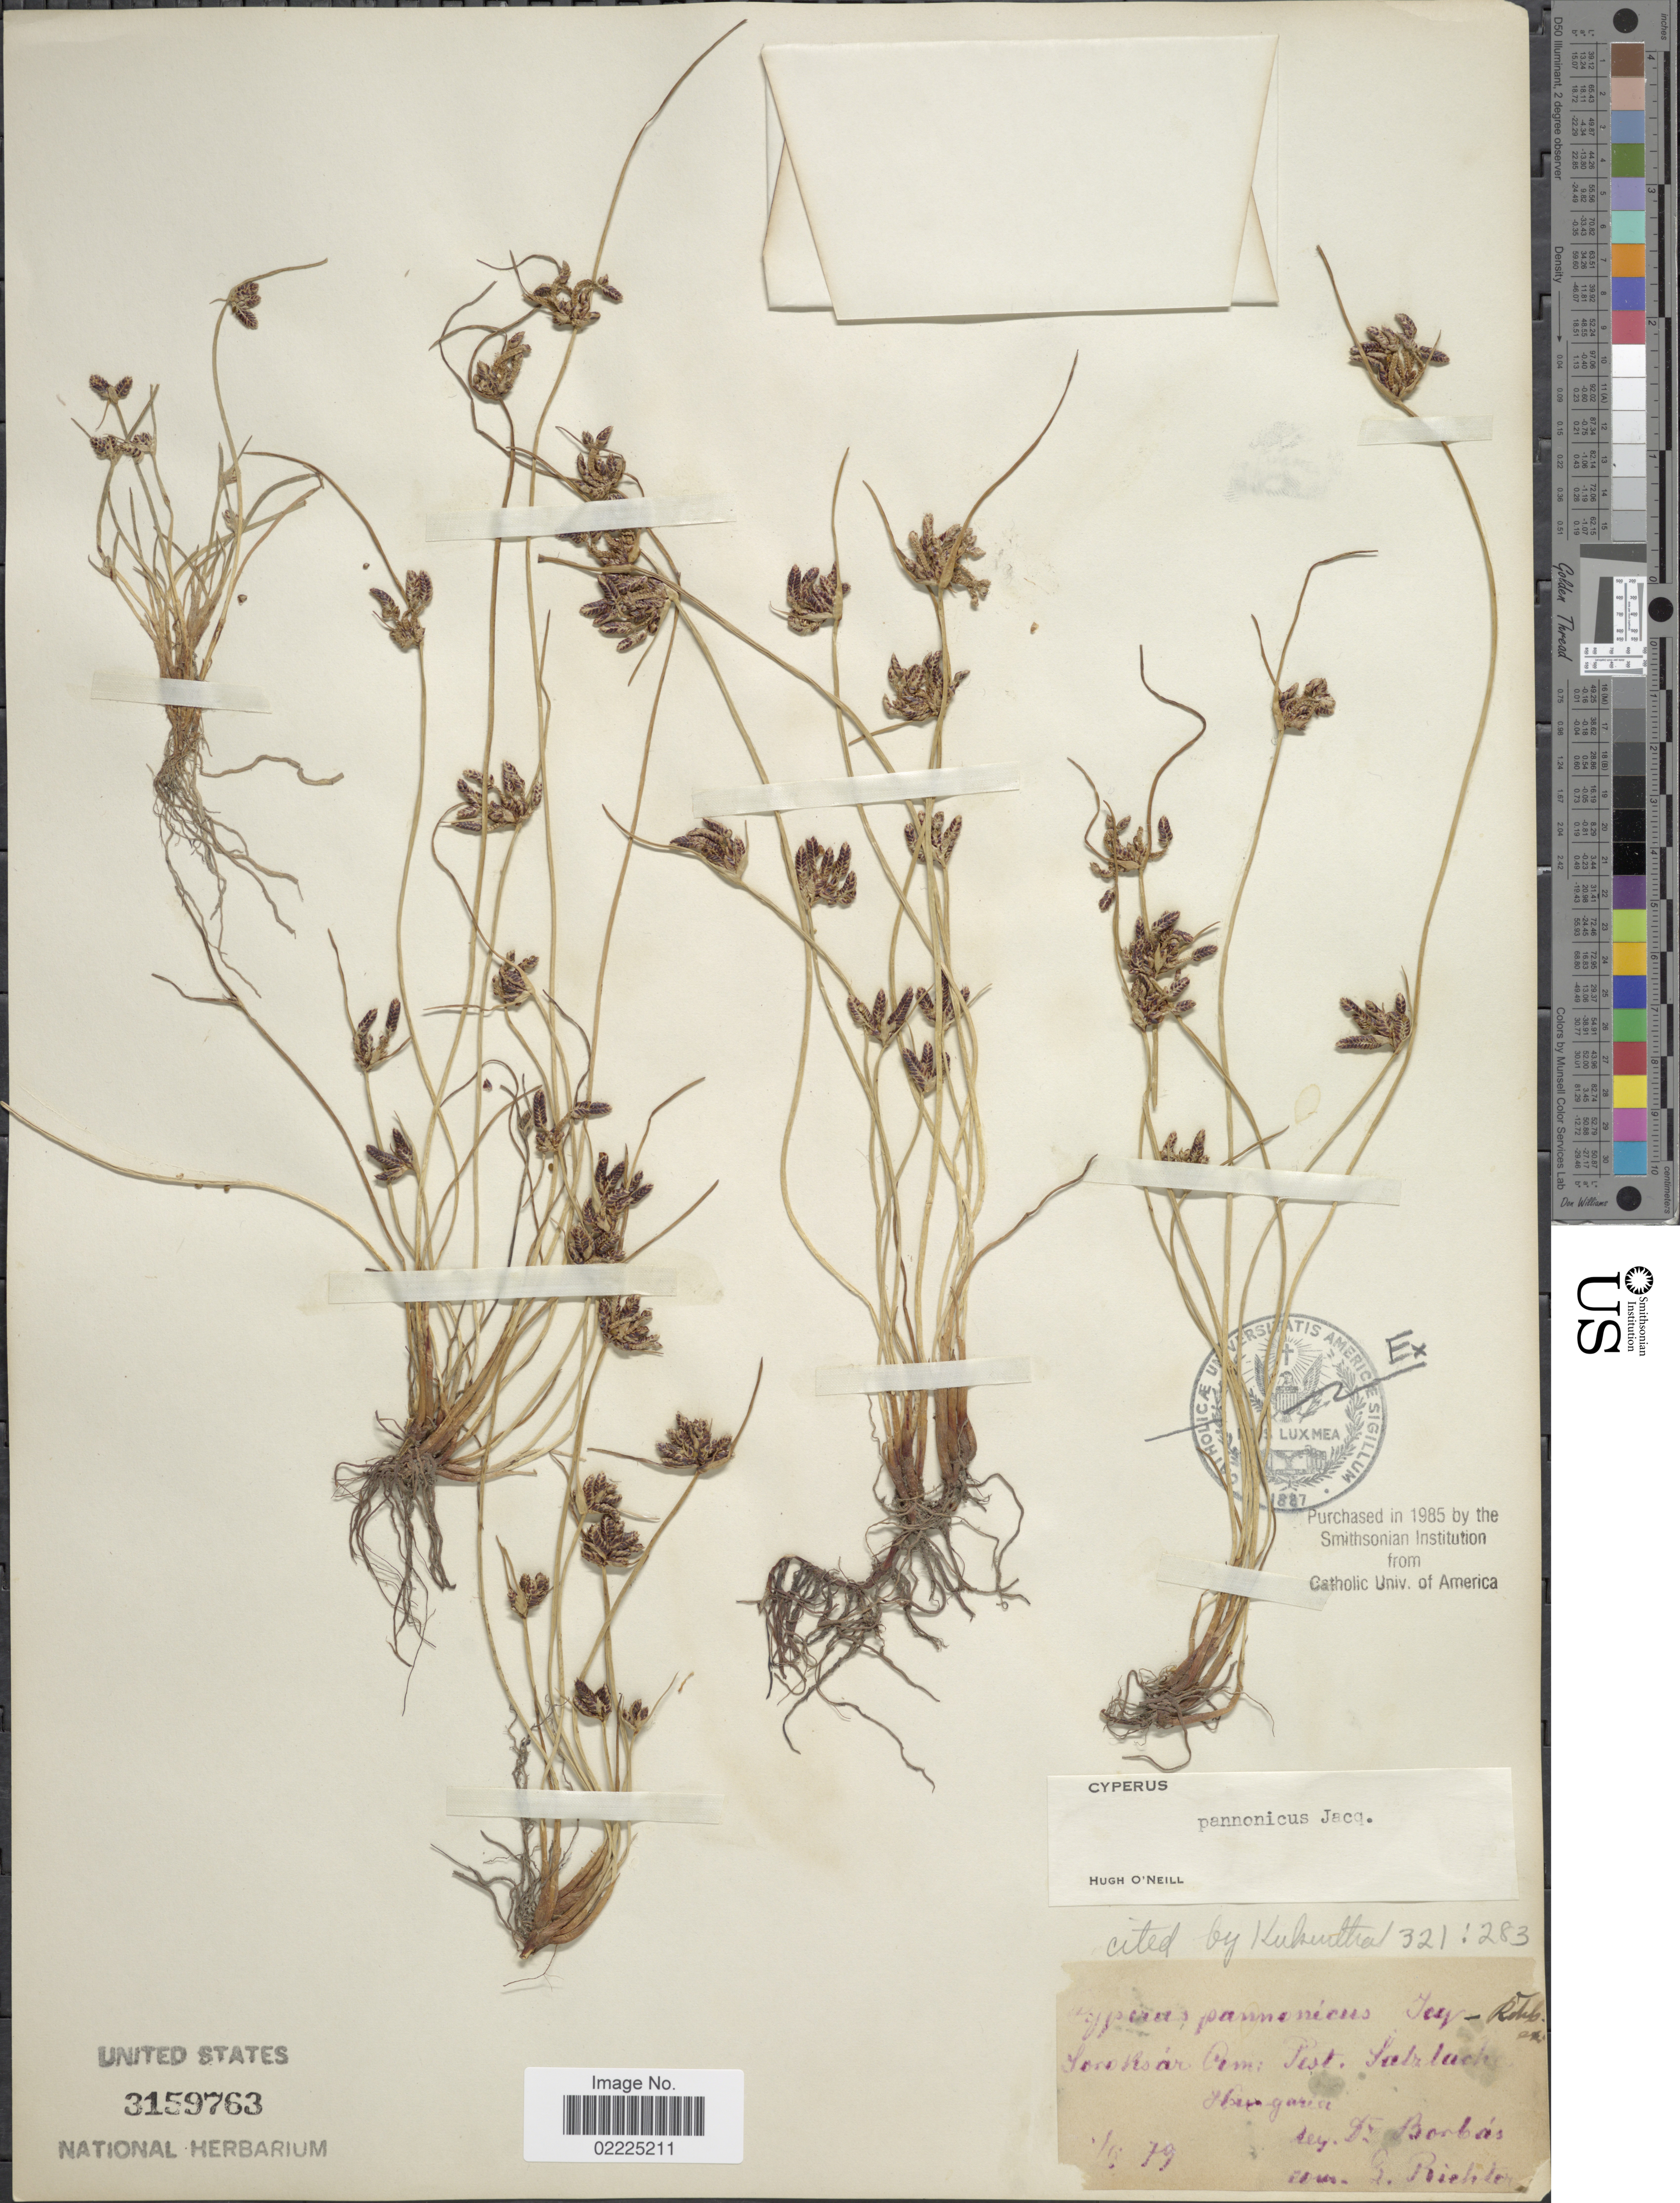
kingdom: Plantae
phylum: Tracheophyta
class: Liliopsida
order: Poales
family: Cyperaceae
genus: Cyperus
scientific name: Cyperus pannonicus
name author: Jacq.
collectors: G. Richter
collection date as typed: Transcribed d/m/y: 8/6/79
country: Hungary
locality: Soroksar [interpreted], Pist. Sablach [interpreted], Hungarica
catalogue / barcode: US 3159763